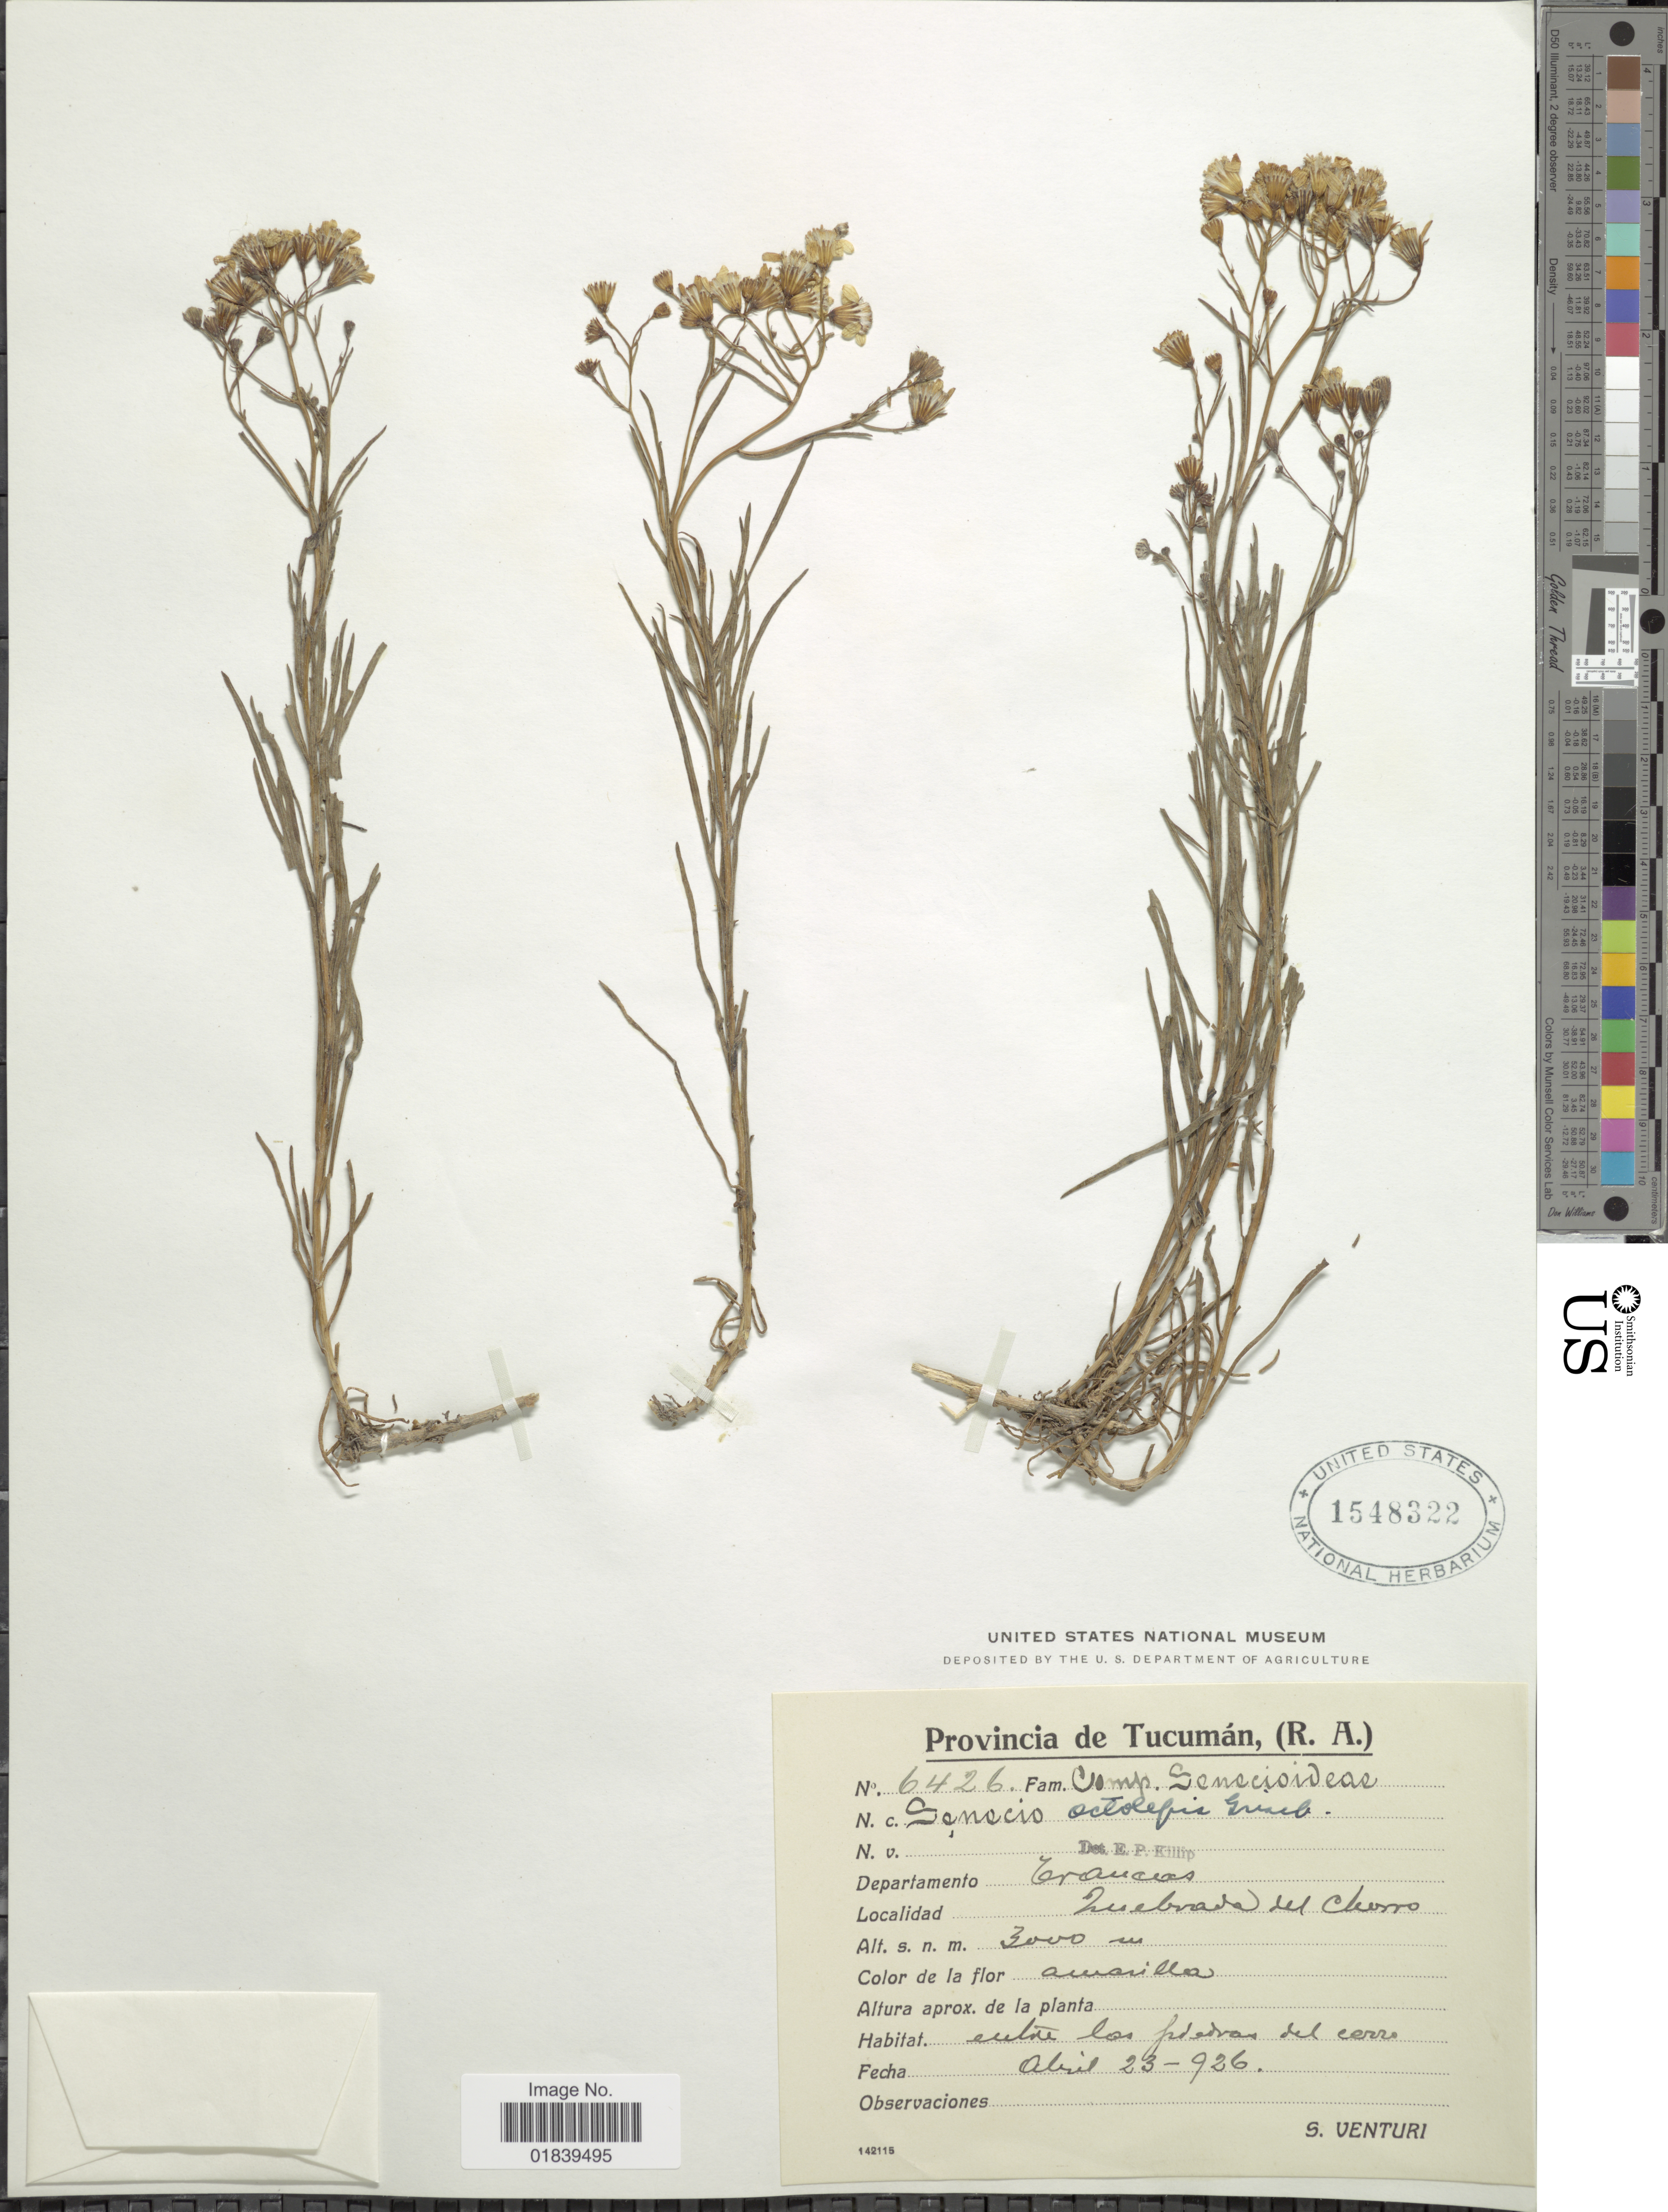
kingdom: Plantae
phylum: Tracheophyta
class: Magnoliopsida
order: Asterales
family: Asteraceae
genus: Senecio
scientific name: Senecio octolepis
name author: Griseb.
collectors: S. Venturi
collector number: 6426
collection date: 1926-04-23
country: Argentina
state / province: Tucumán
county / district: Trancas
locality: Quebrada del Chorro.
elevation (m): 3000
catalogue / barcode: US 1548322